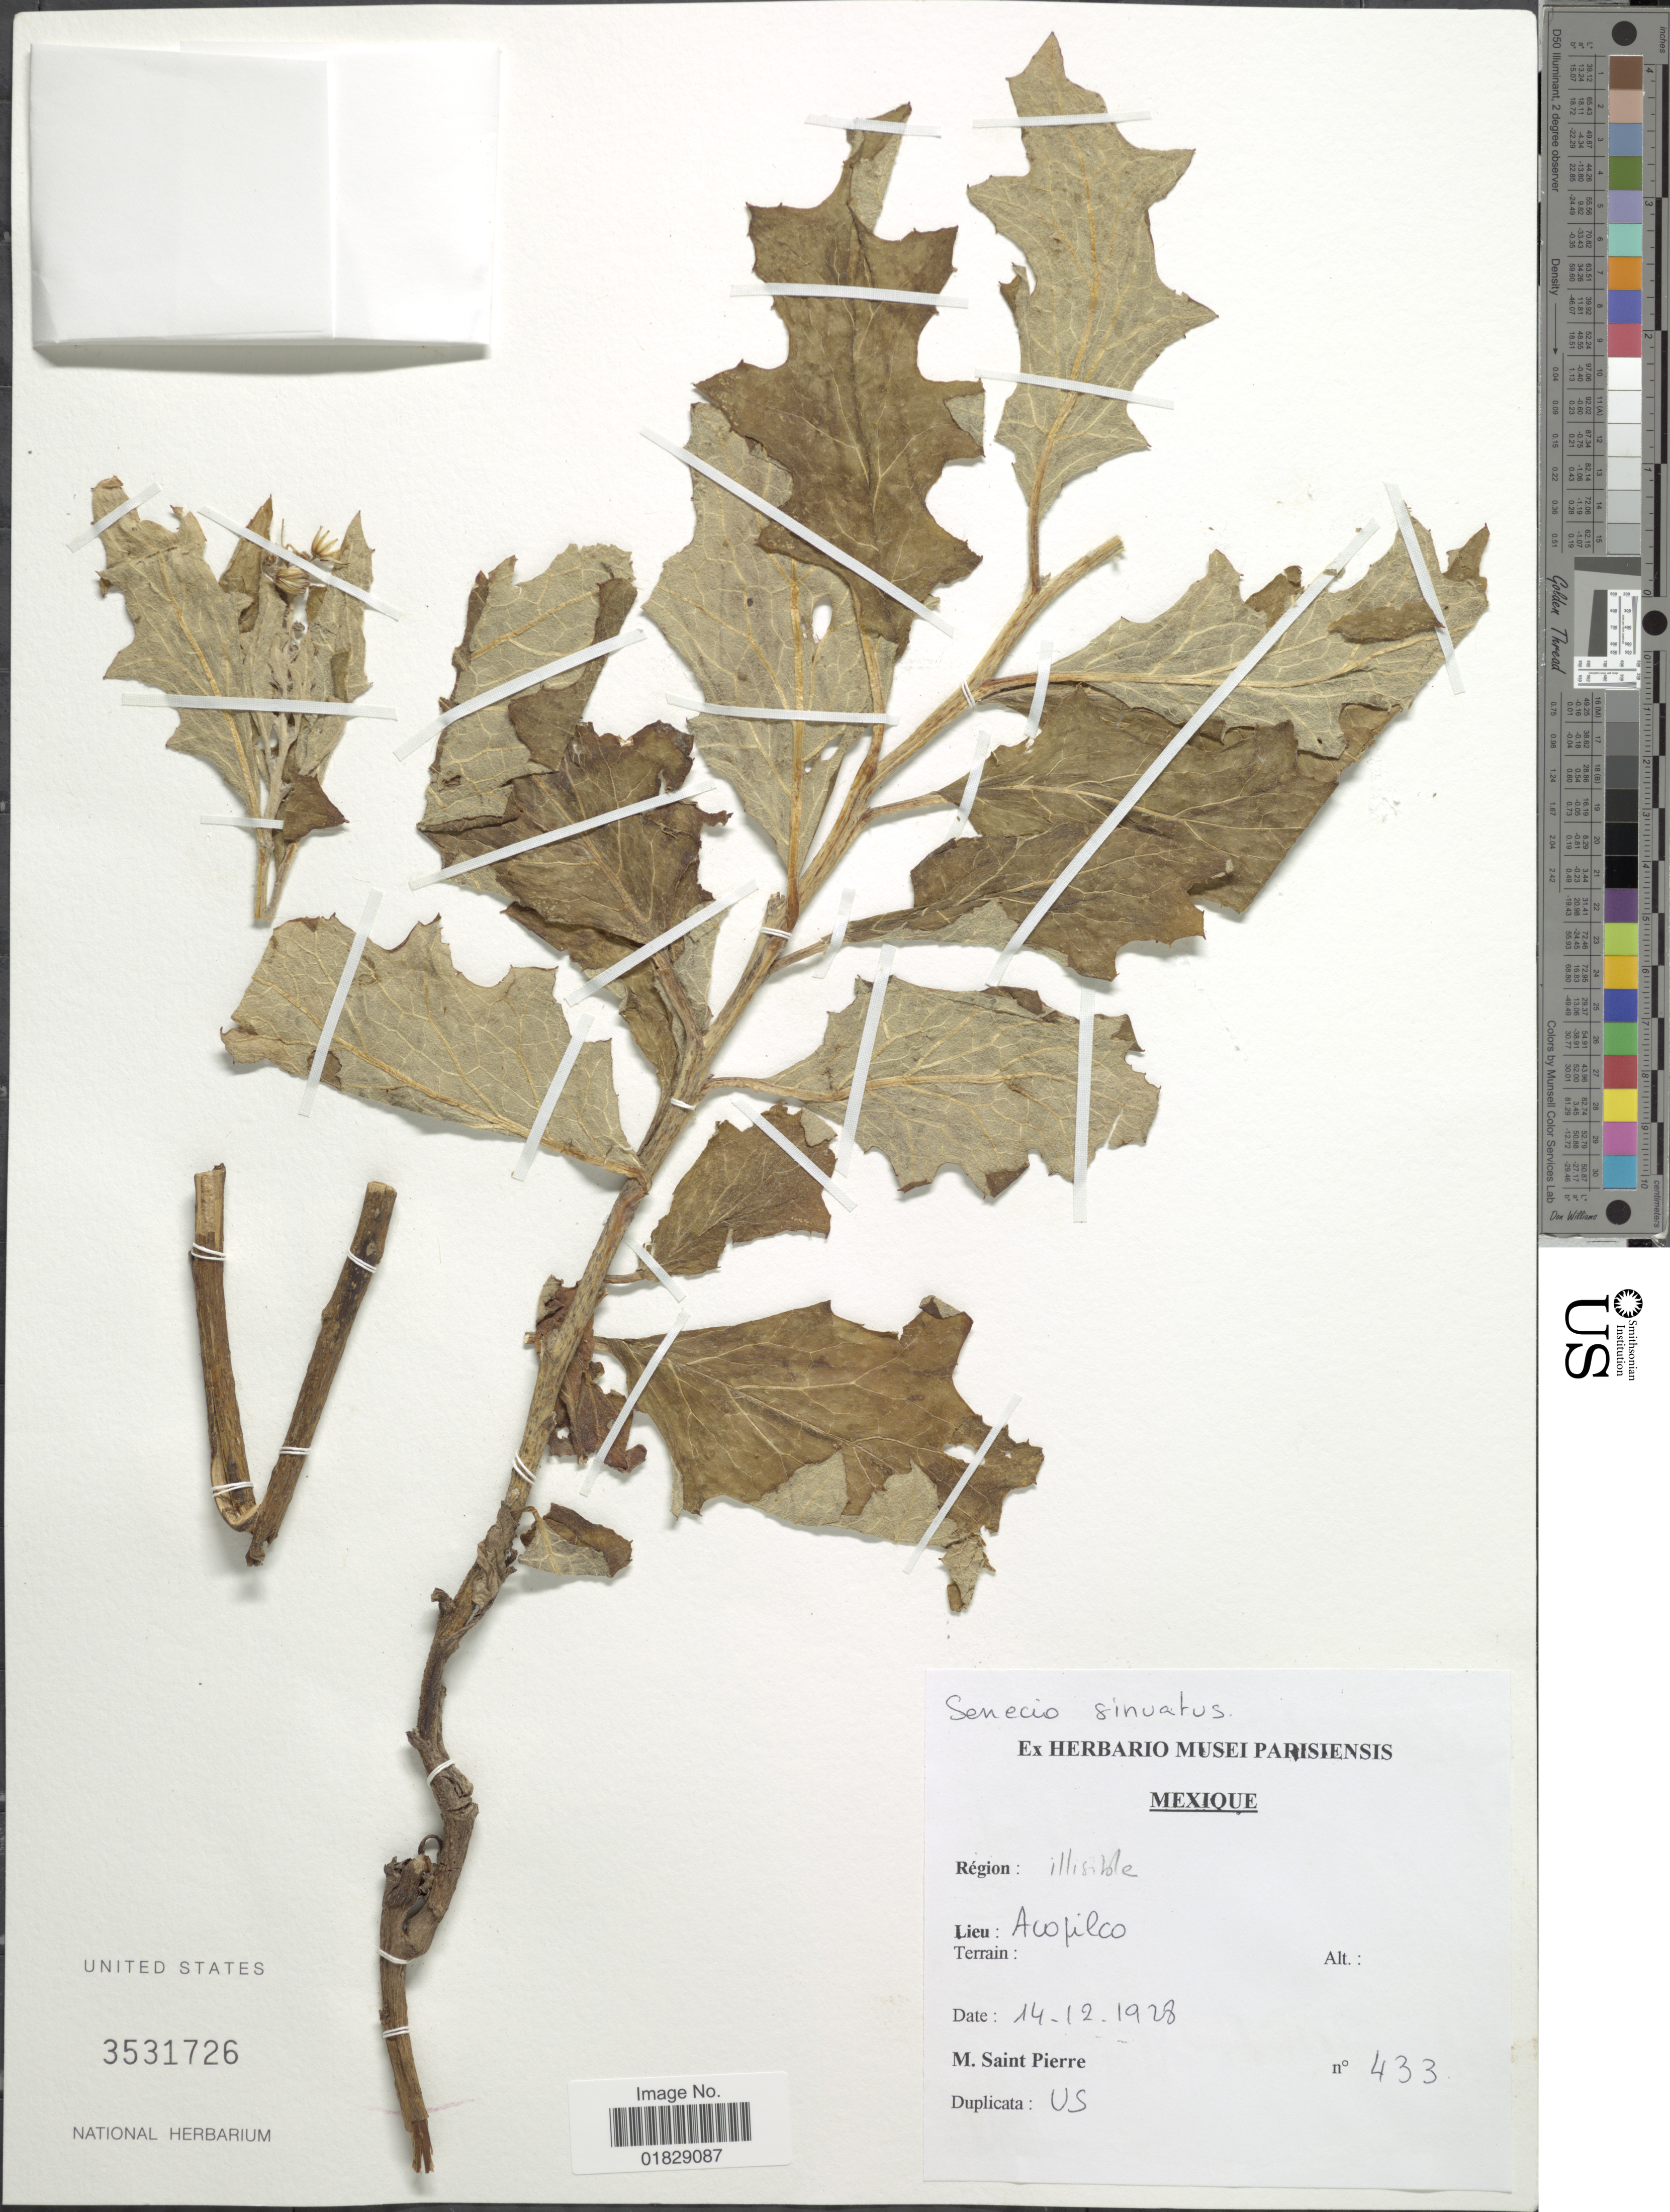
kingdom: Plantae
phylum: Tracheophyta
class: Magnoliopsida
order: Asterales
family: Asteraceae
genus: Roldana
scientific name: Roldana sinuata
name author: B.L. Turner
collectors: M. Saint-Pierre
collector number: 433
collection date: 1928-12-14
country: Mexico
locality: Illisible, Acopilco.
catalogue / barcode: US 3531726